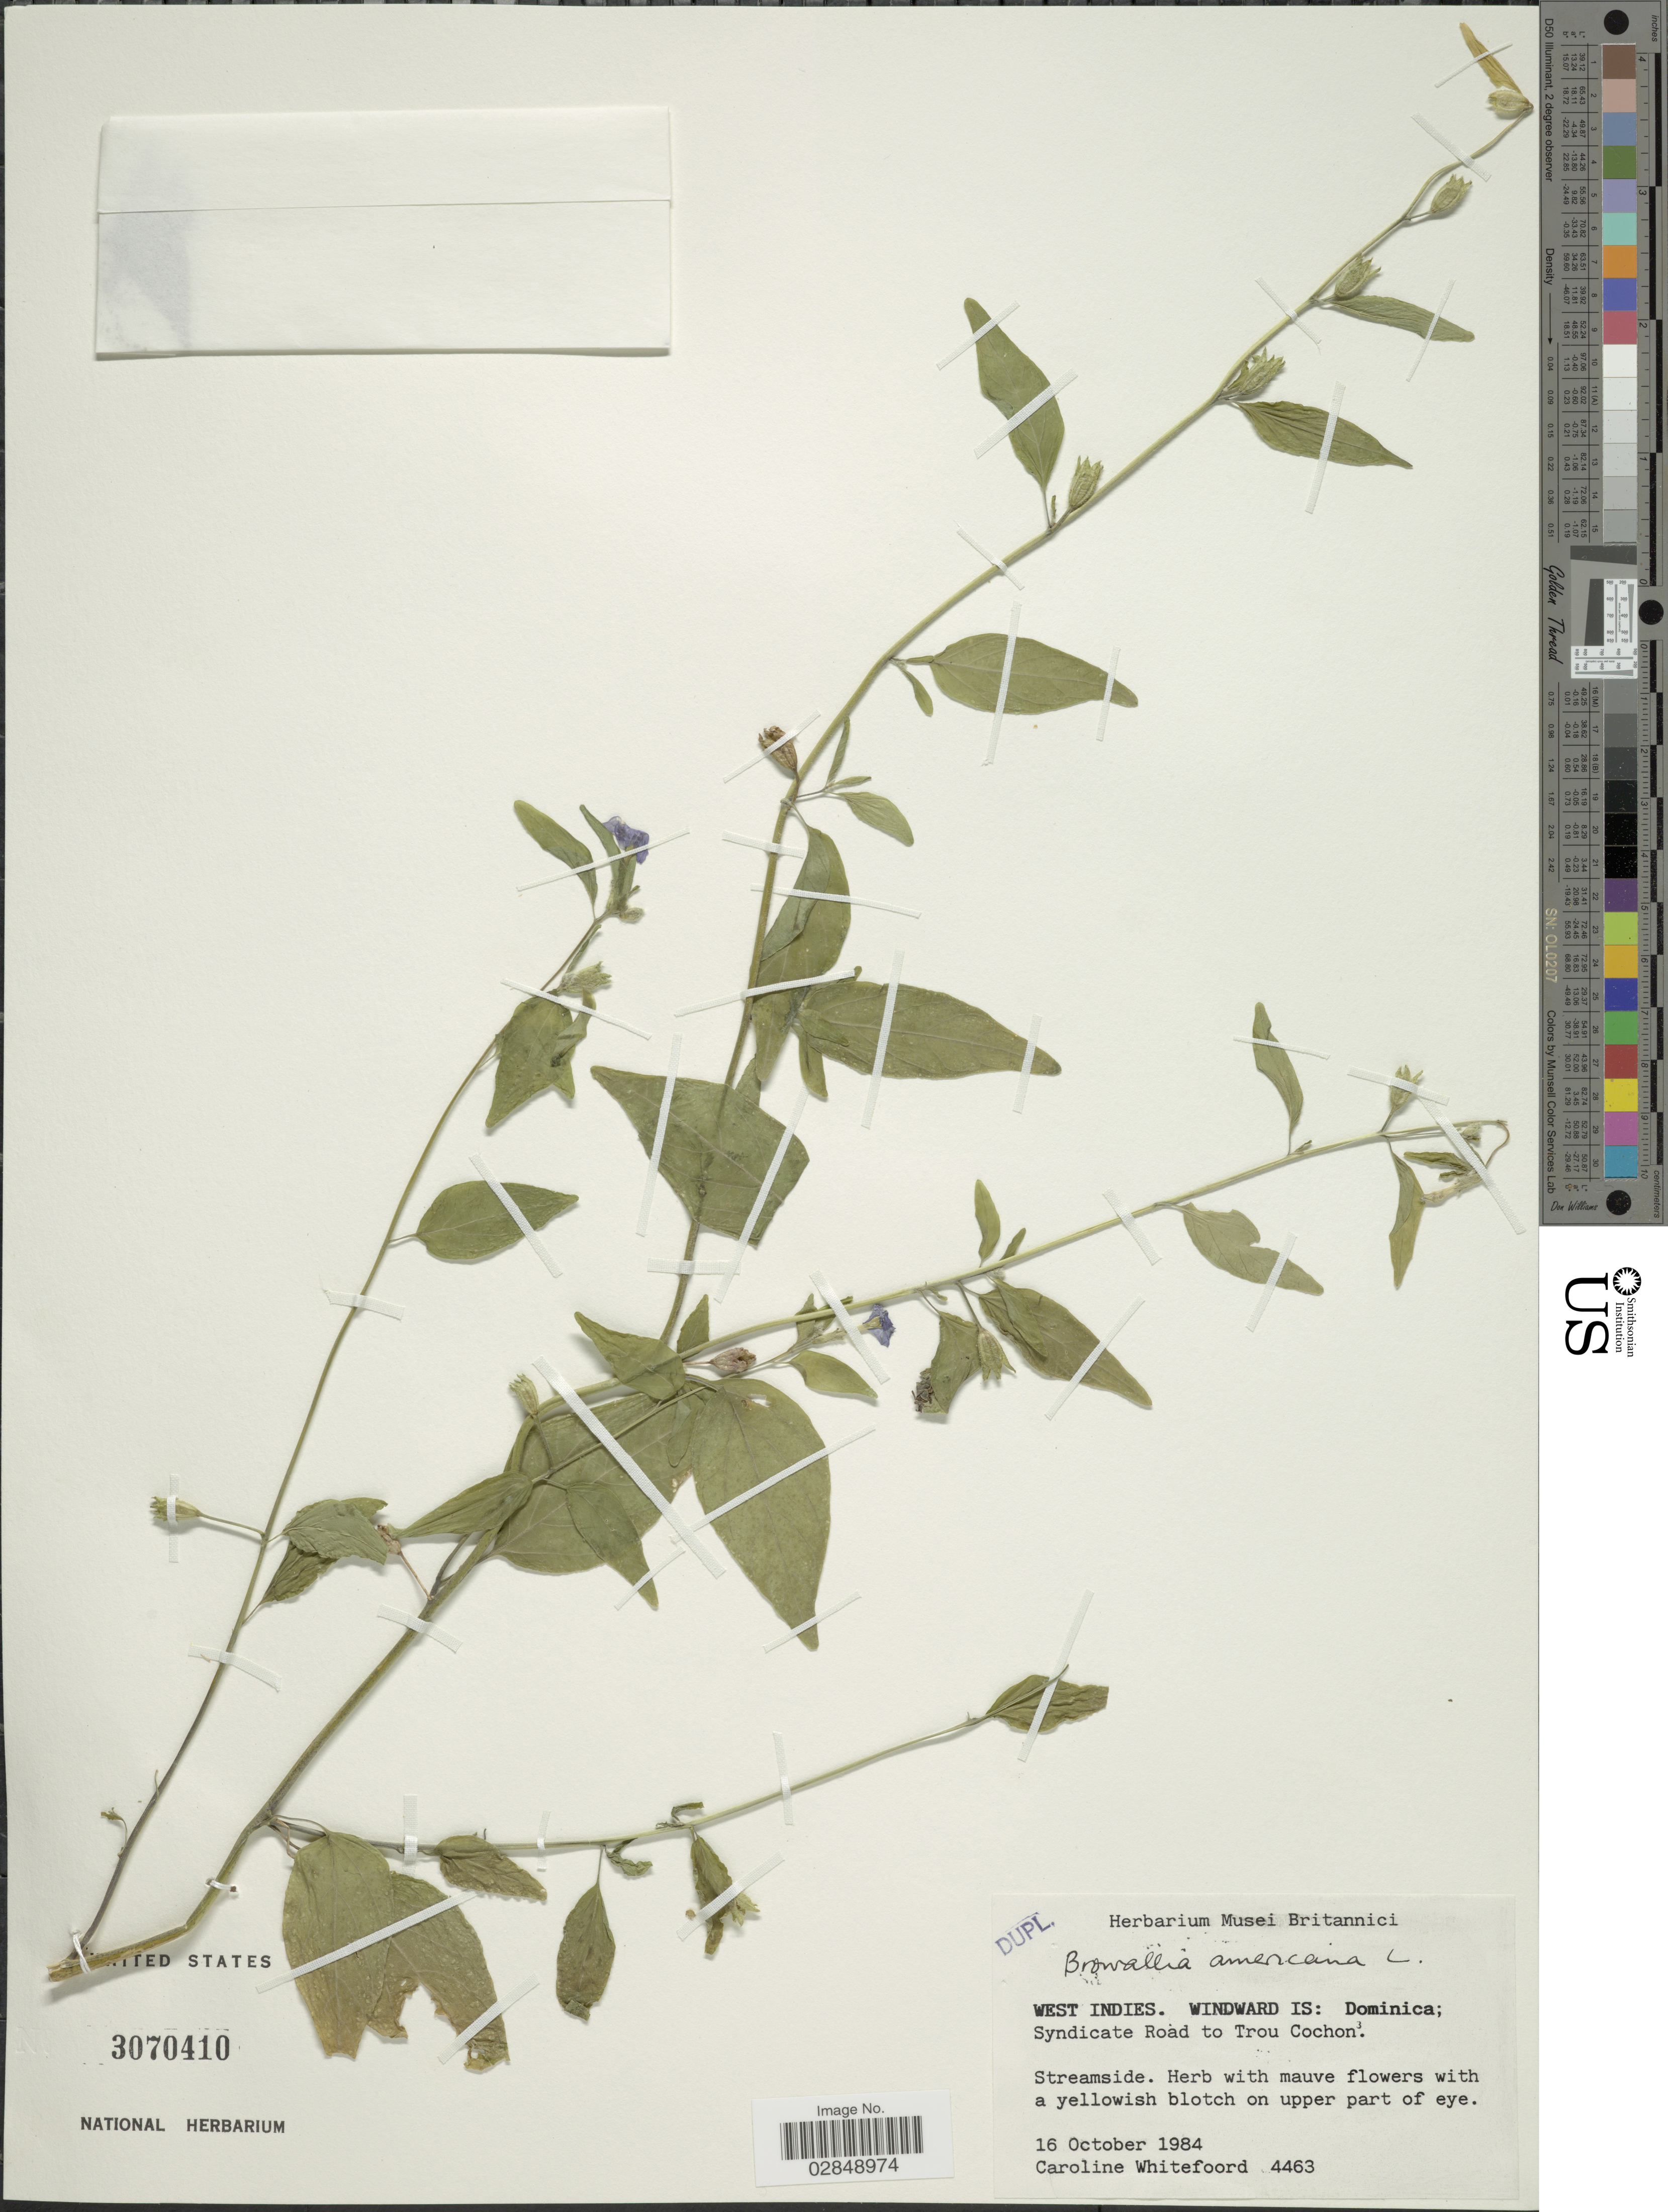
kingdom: Plantae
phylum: Tracheophyta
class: Magnoliopsida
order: Solanales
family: Solanaceae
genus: Browallia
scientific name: Browallia americana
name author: L.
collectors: C. Whitefoord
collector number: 4463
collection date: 1984-10-16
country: Dominica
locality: Windward Is.: Syndicate Road to Trou Cochon.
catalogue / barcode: US 3070410